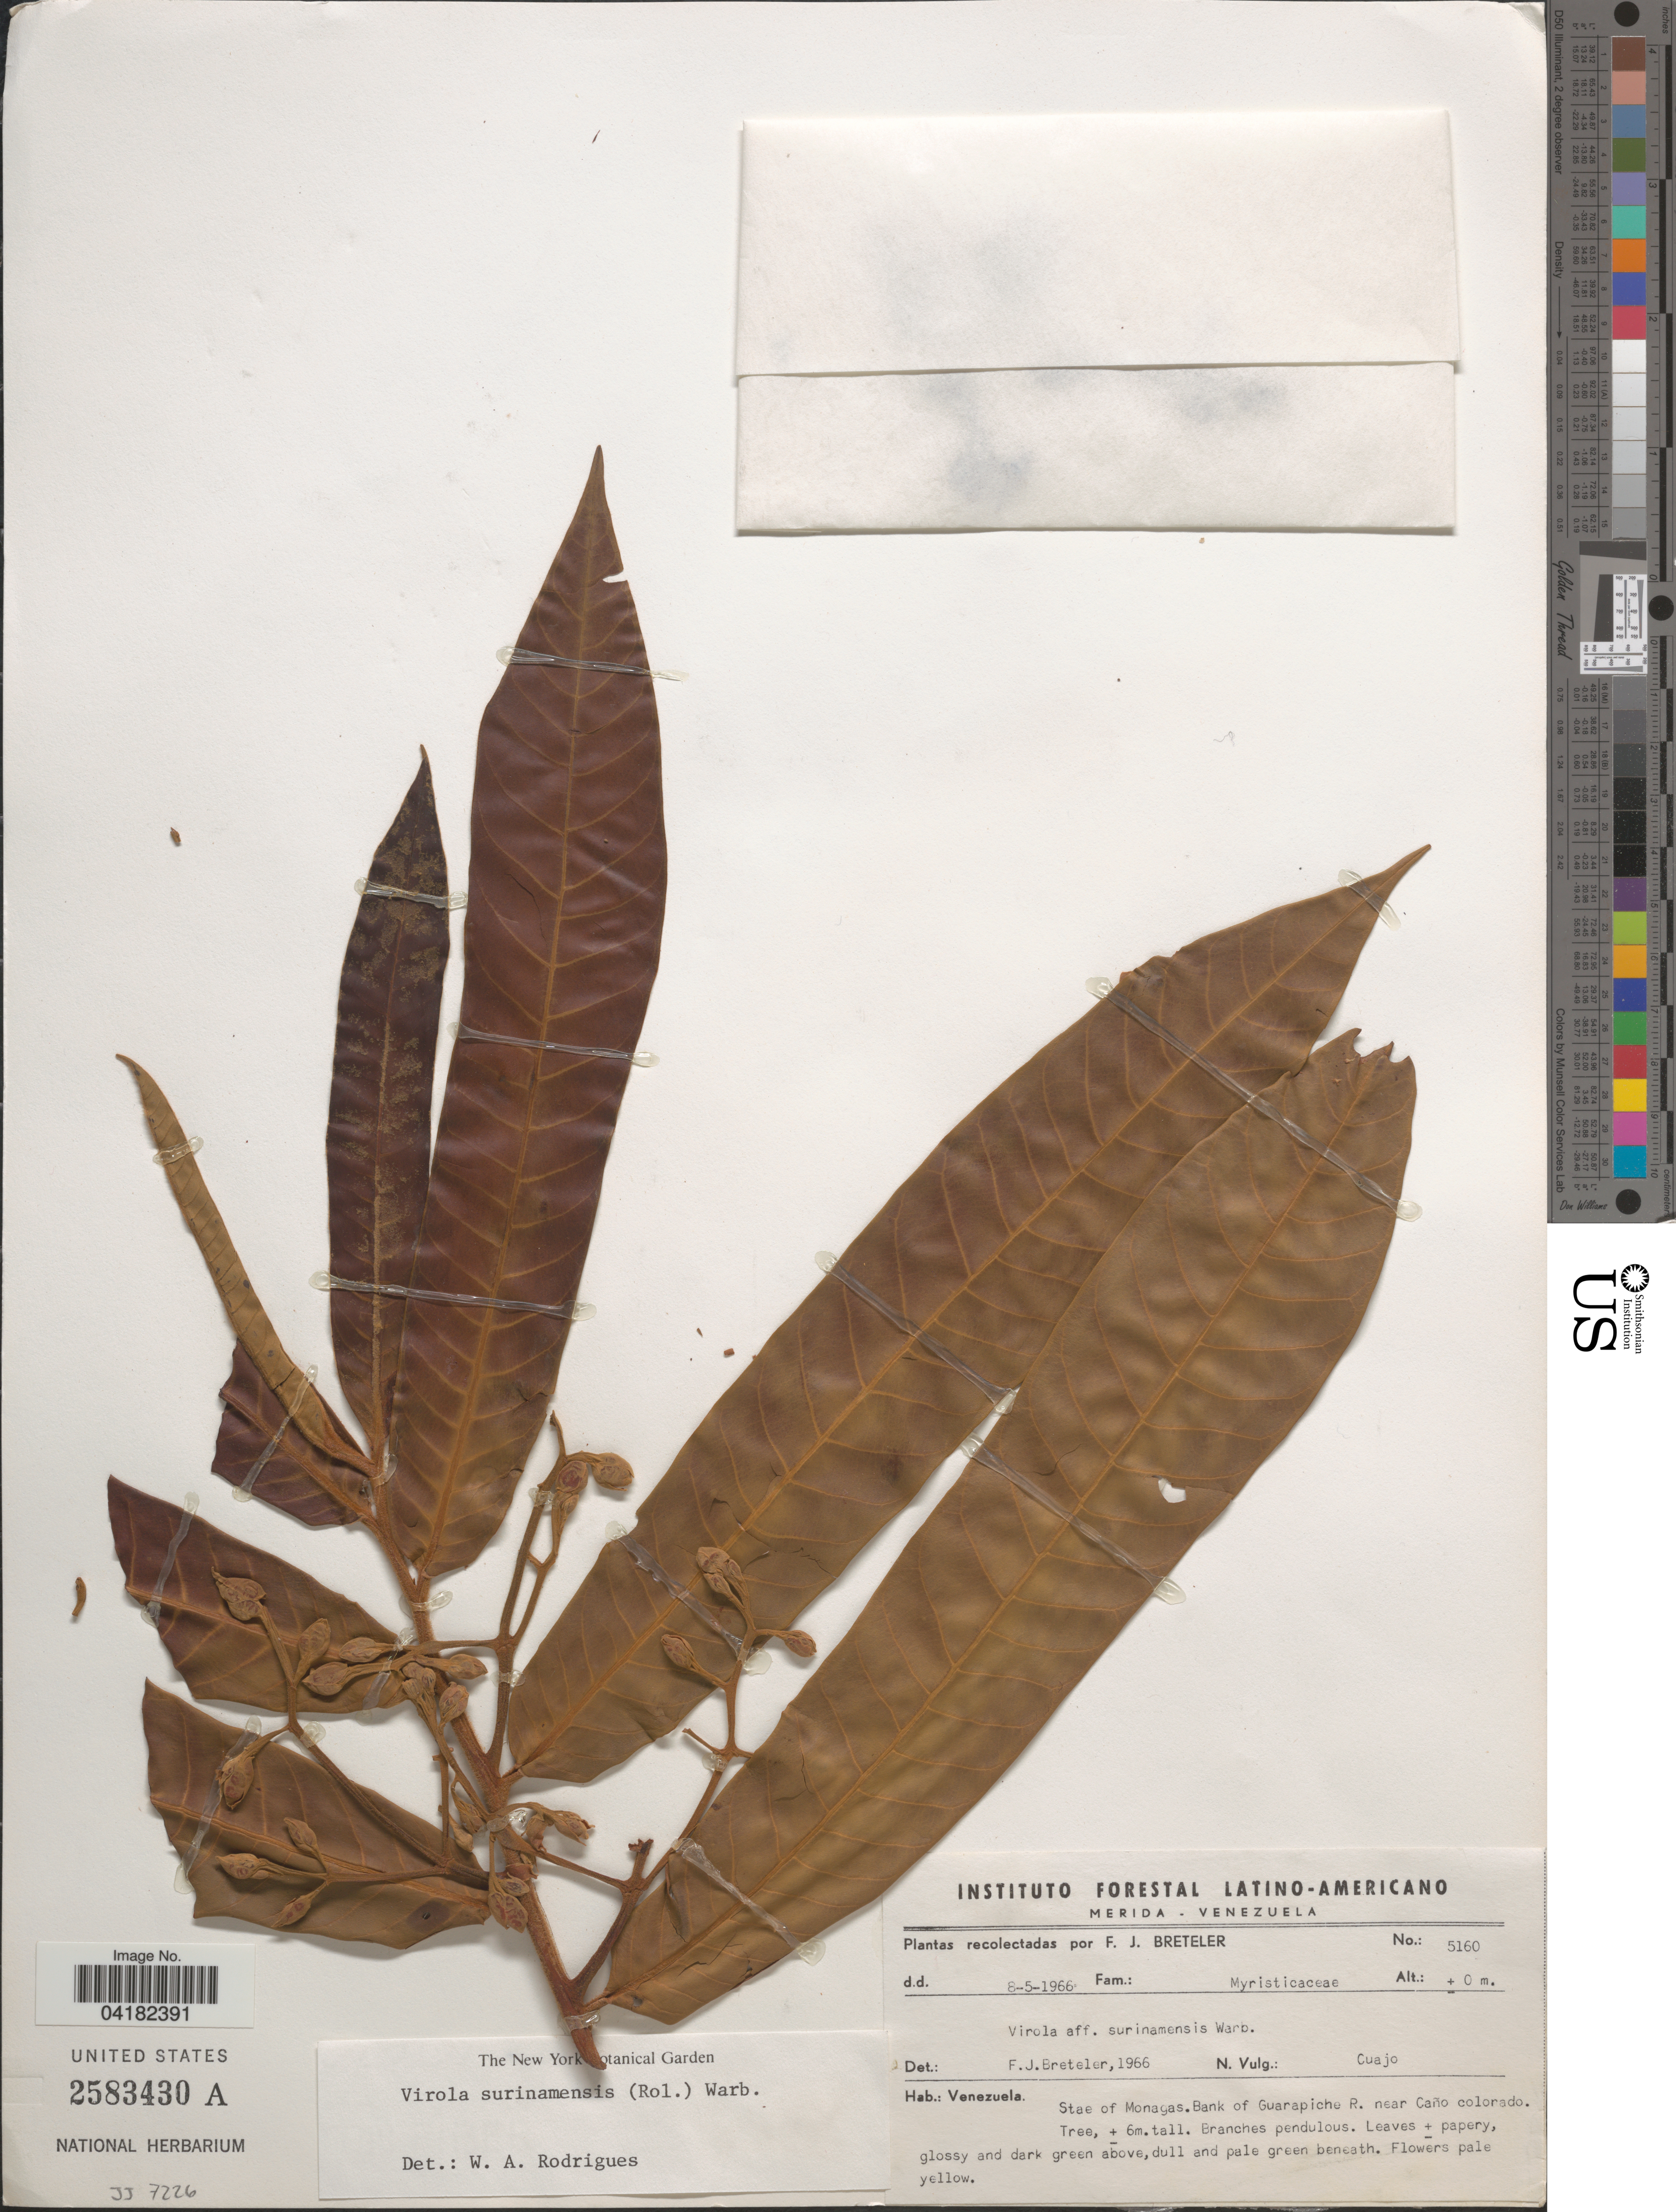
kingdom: Plantae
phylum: Tracheophyta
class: Magnoliopsida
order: Magnoliales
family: Myristicaceae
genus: Virola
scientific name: Virola surinamensis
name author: (Rol.) Warb.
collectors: F. J. Breteler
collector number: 5160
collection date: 1966-05-08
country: Venezuela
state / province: Monagas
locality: Bank of Guarapiche R. near Caño colorado.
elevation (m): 0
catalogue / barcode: US 2583430A